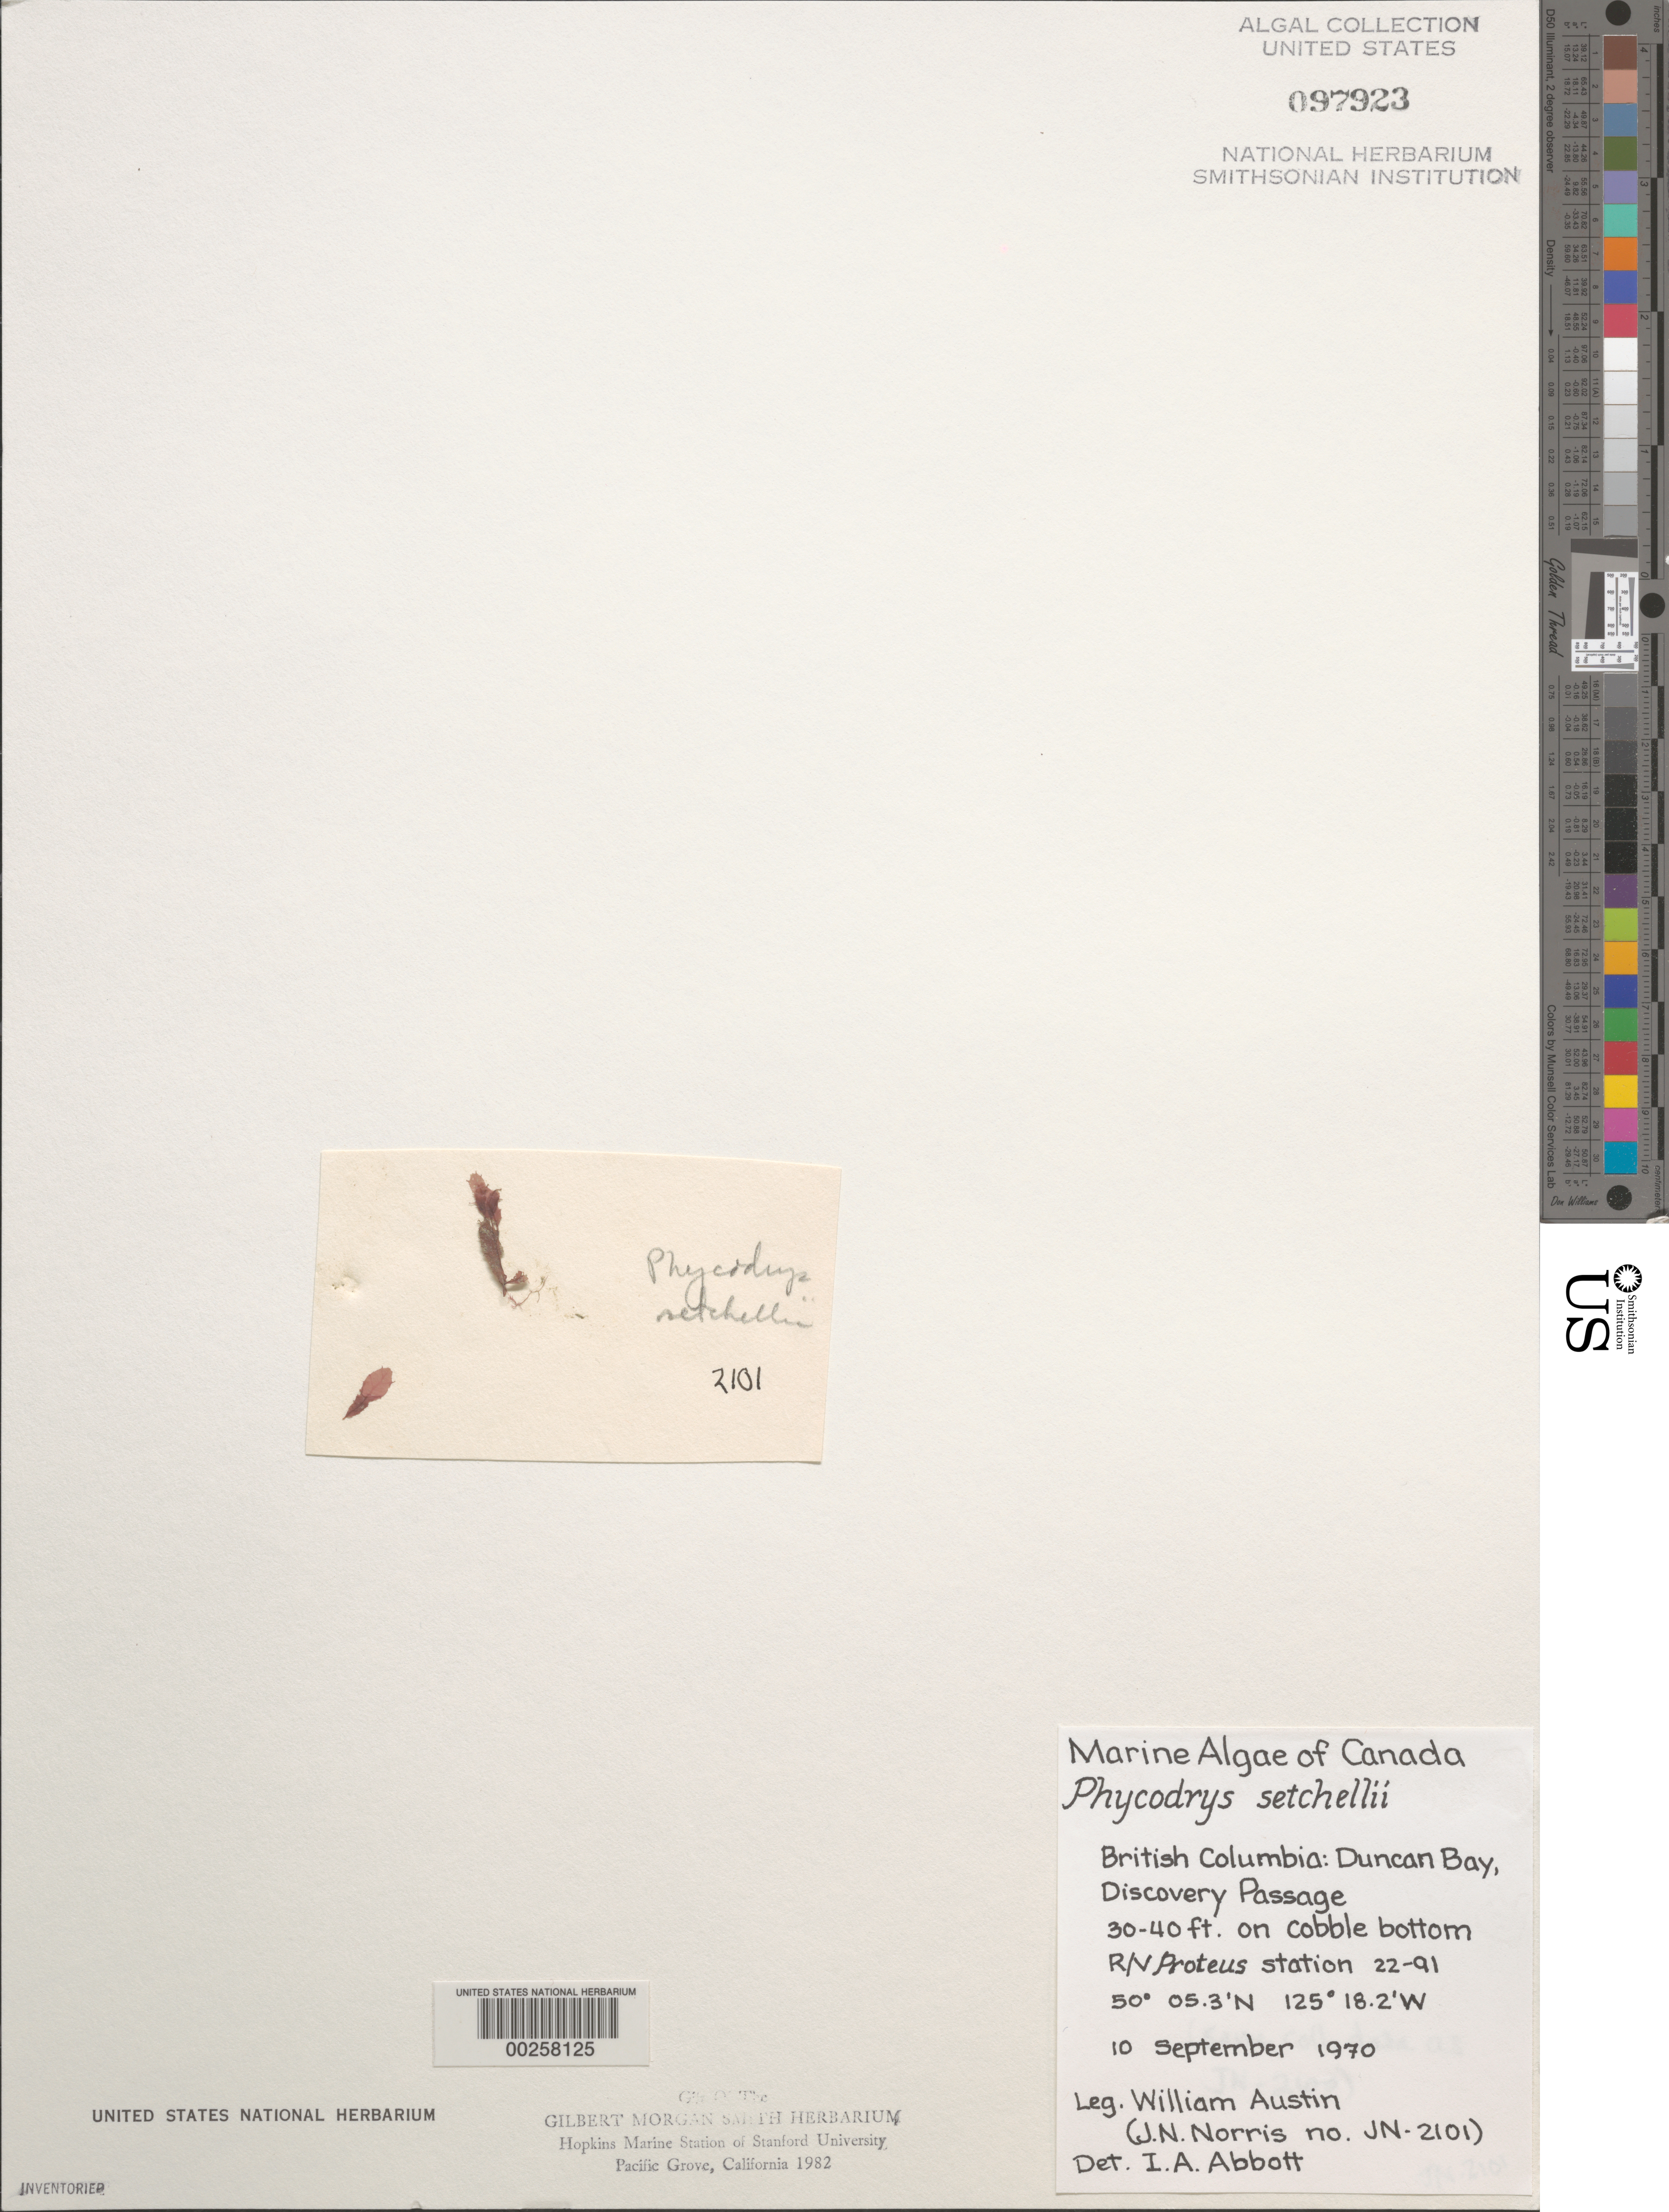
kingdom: Plantae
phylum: Rhodophyta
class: Florideophyceae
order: Ceramiales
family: Delesseriaceae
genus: Phycodrys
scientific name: Phycodrys setchellii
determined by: Abbott, Isabella A.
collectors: W. Austin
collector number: Jn-2101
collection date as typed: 10 Sep 1970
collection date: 1970-09-10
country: Canada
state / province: British Columbia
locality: Duncan Bay, Discovery Passage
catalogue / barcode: US 97923